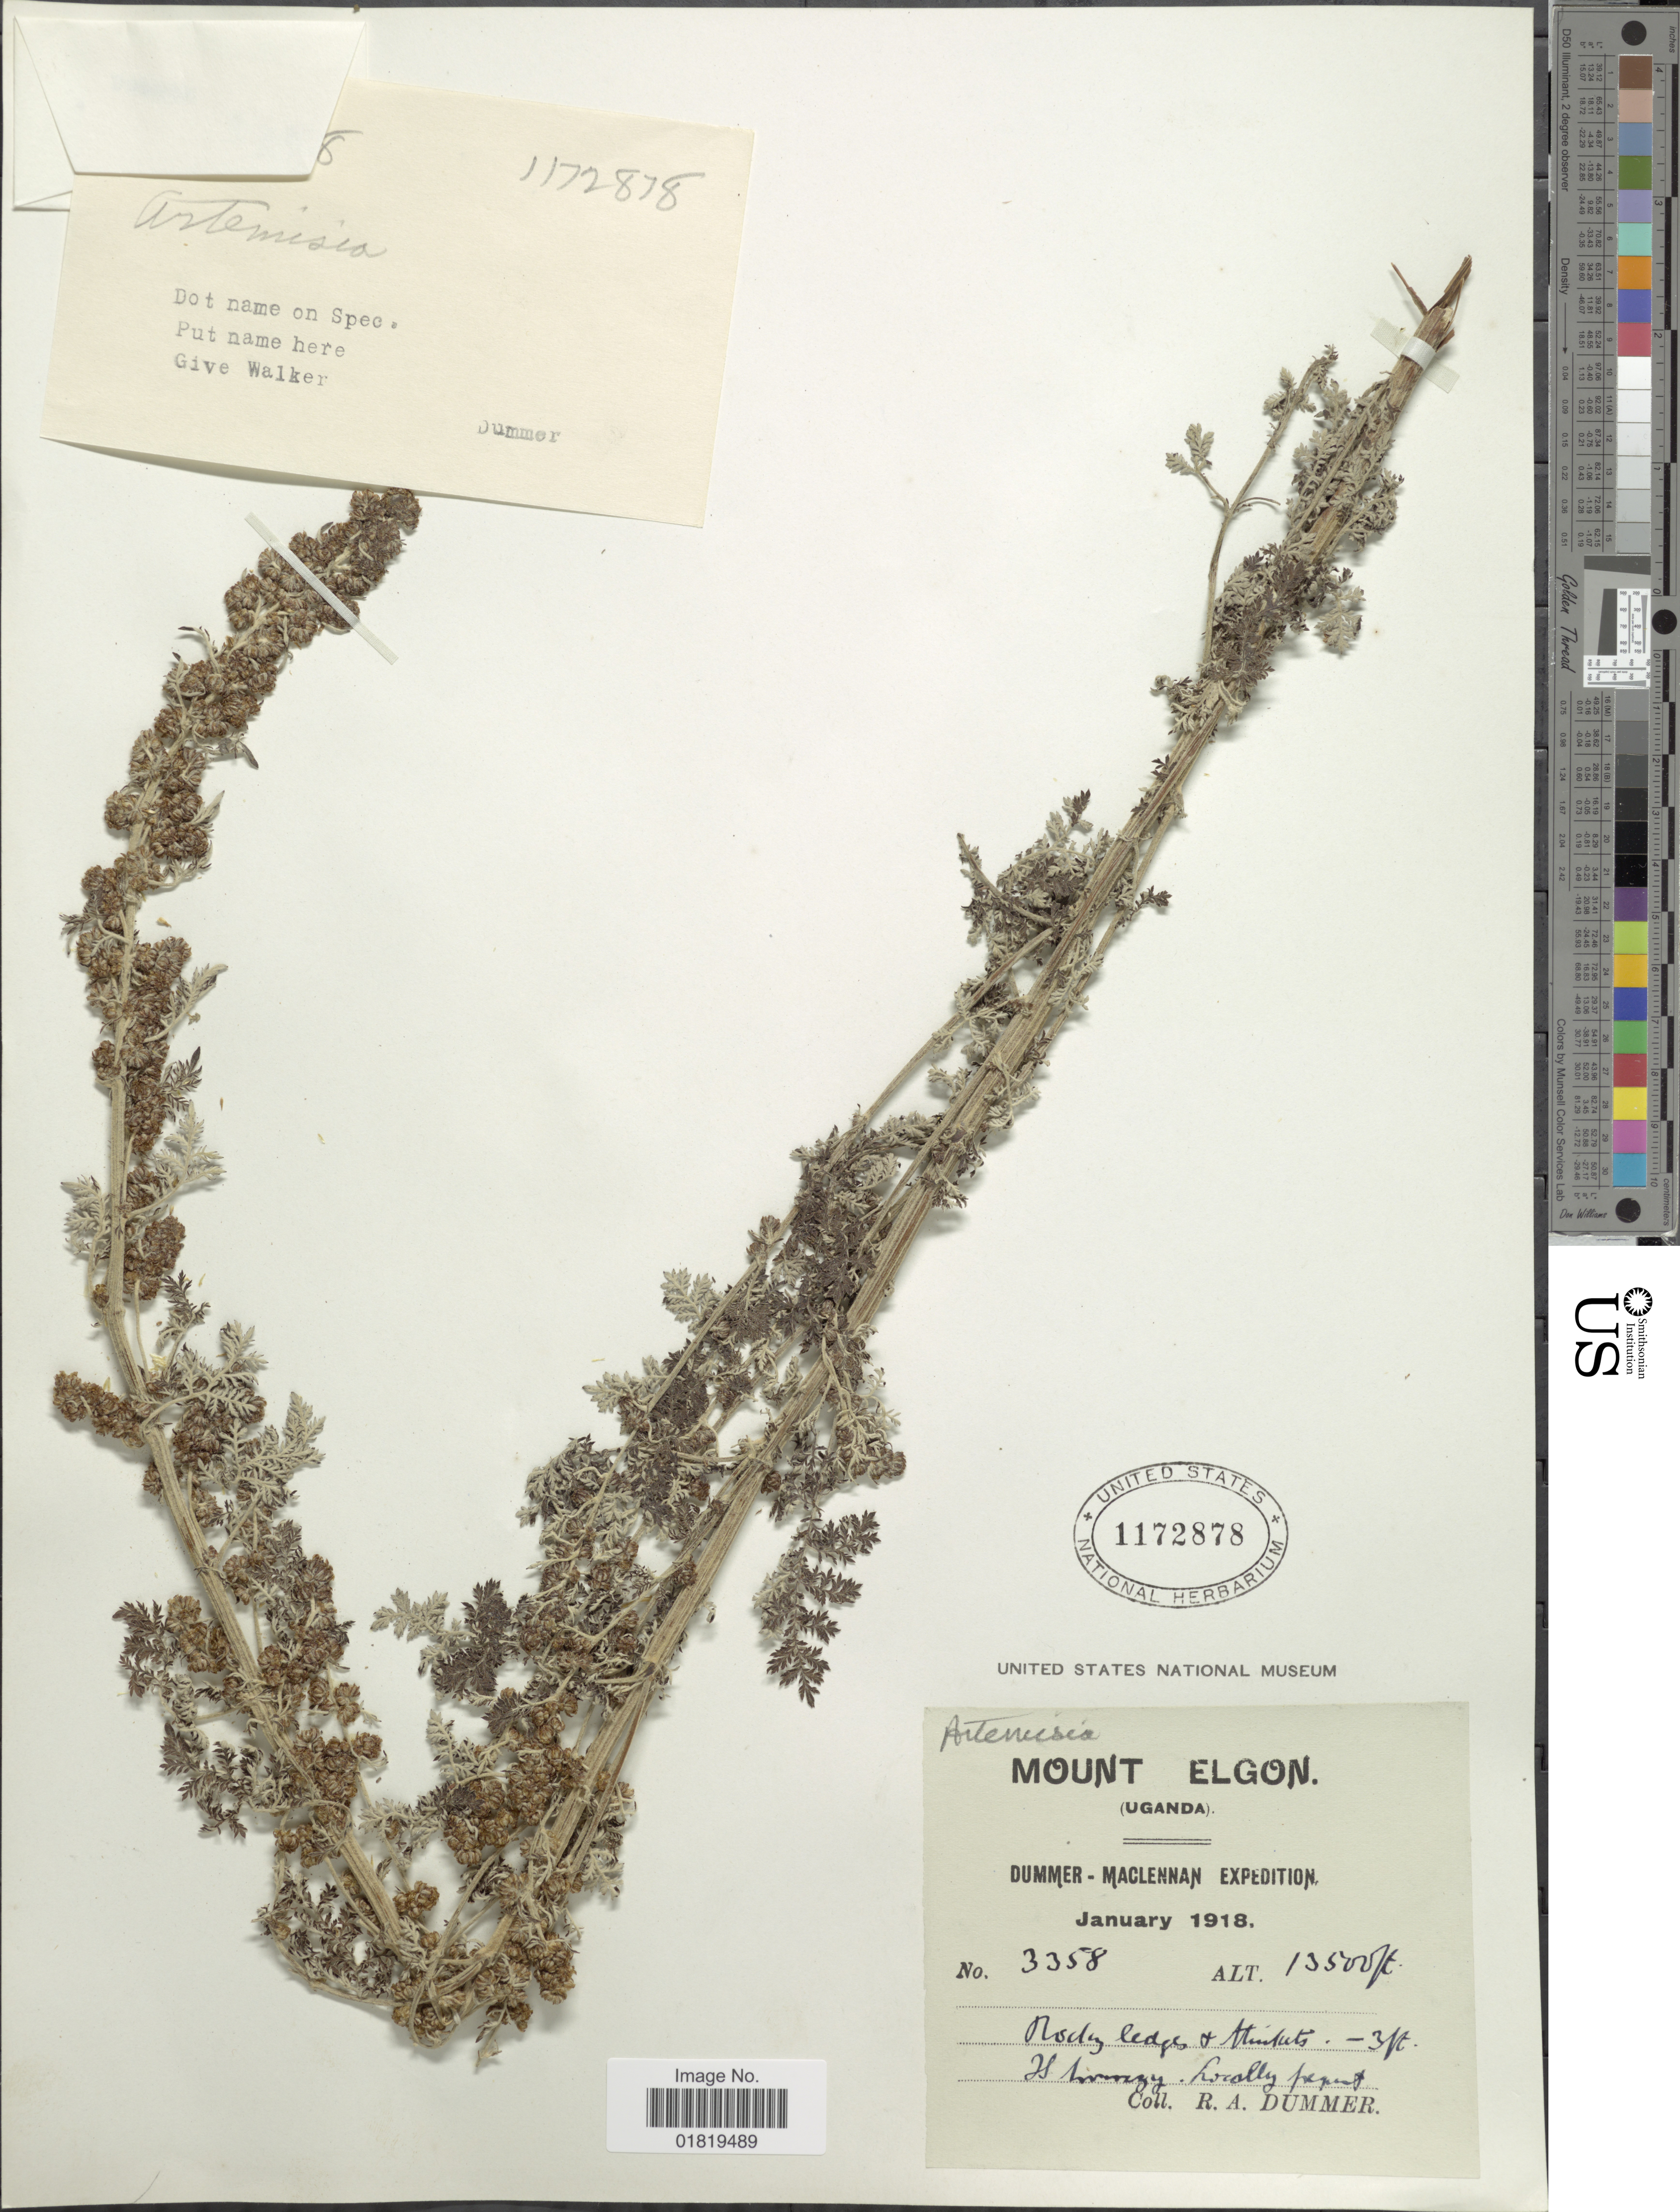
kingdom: Plantae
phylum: Tracheophyta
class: Magnoliopsida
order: Asterales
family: Asteraceae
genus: Artemisia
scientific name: Artemisia sp.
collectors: R. Dümmer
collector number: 3358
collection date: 1918-01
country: Uganda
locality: Mount Elgon.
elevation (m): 4115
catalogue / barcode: US 1172878